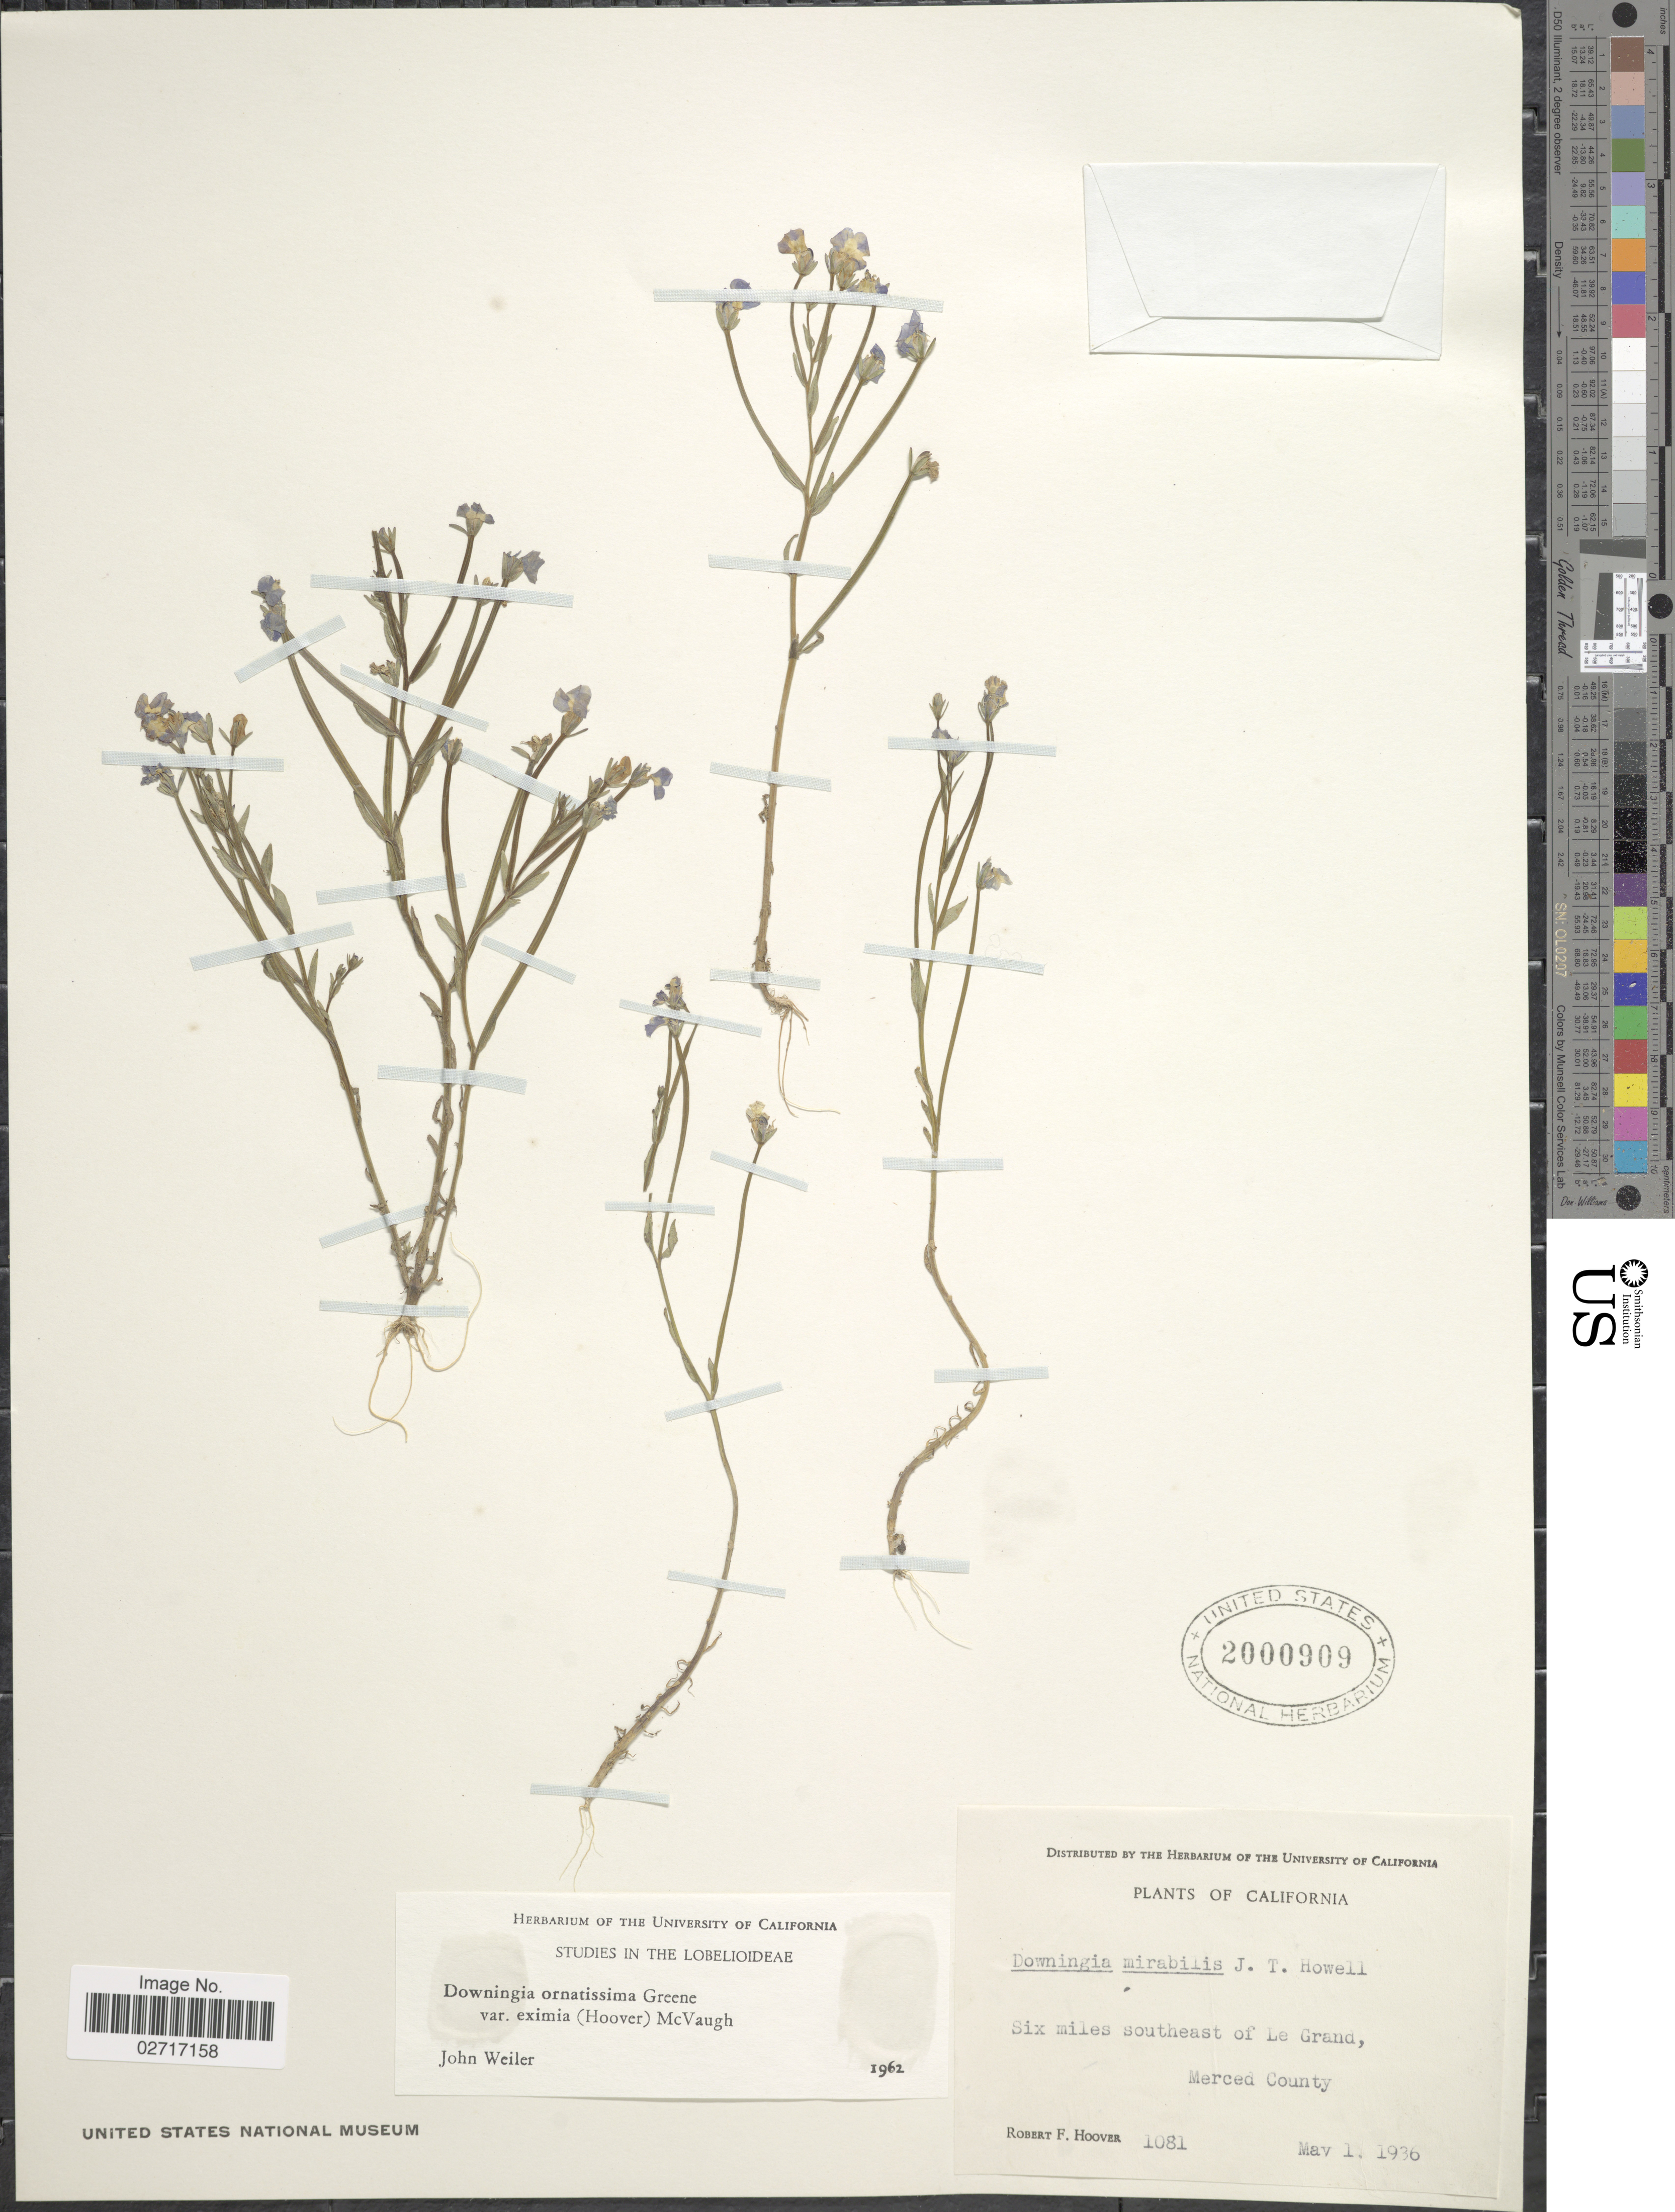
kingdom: Plantae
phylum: Tracheophyta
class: Magnoliopsida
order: Asterales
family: Campanulaceae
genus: Downingia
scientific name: Downingia ornatissima var. eximia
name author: (Hoover) McVaugh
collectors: R. F. Hoover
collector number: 1081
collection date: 1936-05-01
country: United States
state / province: California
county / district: Merced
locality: Six miles southeast of Le Grand, Merced County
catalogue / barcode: US 2000909